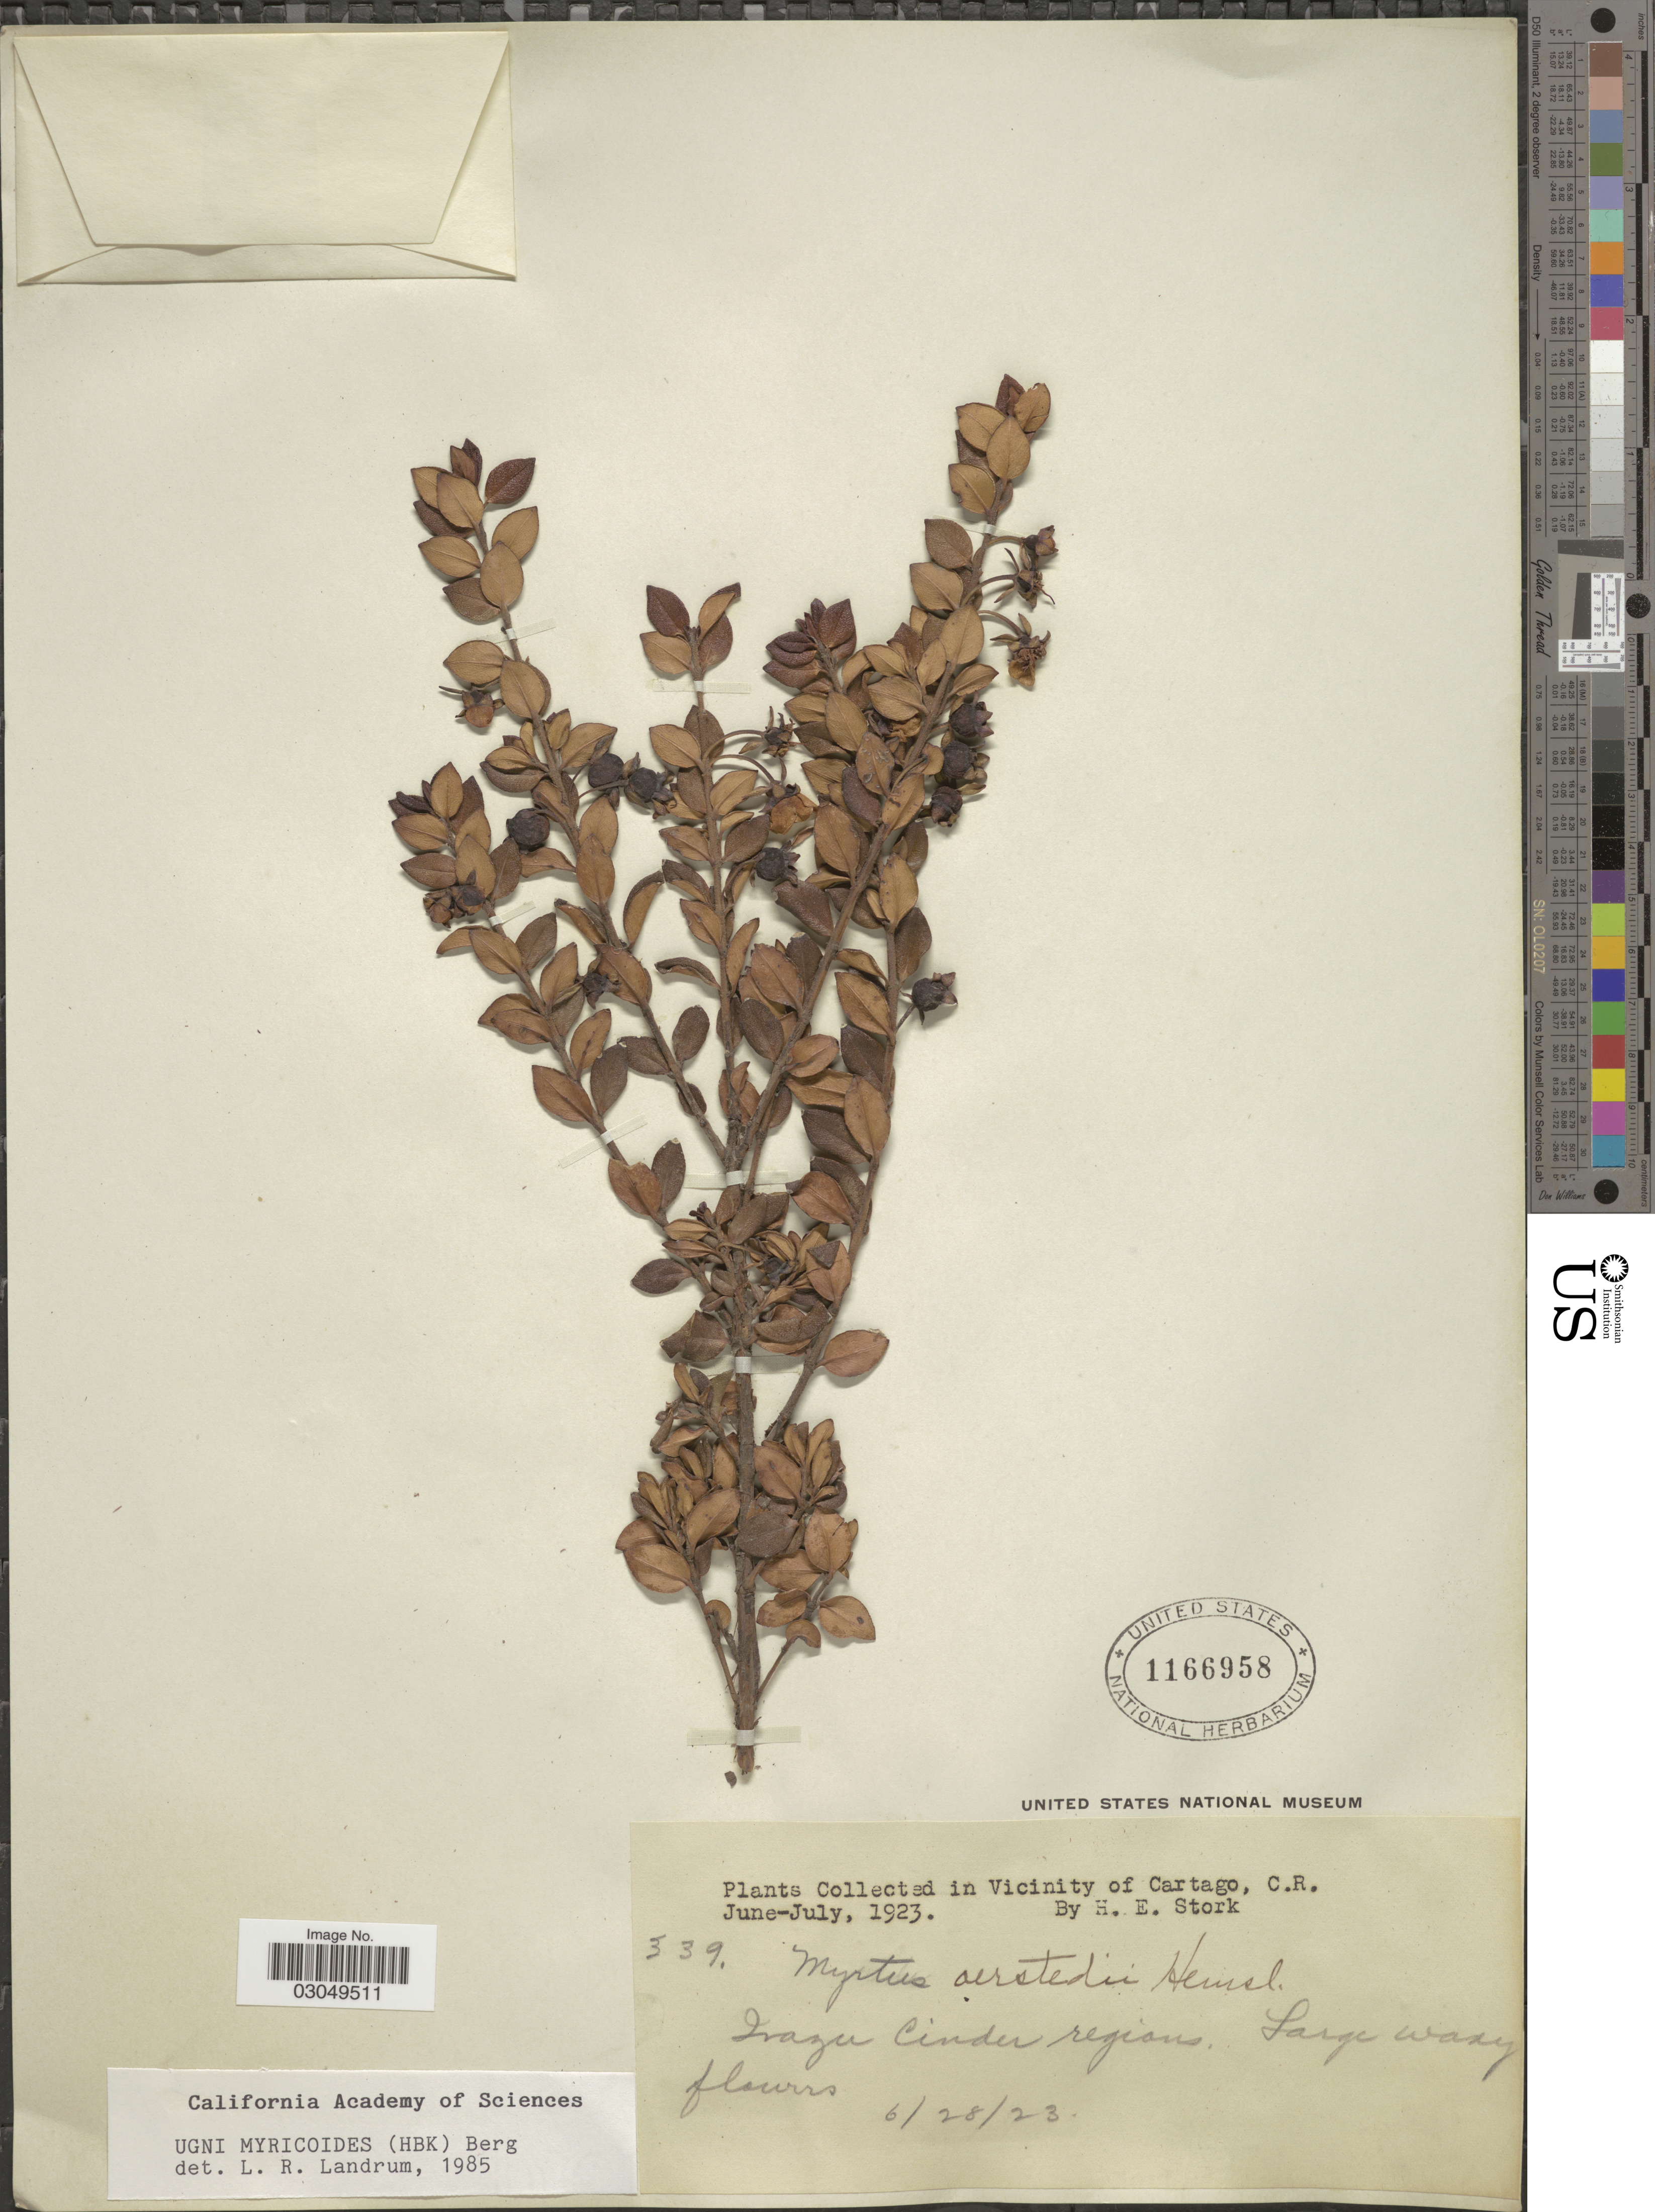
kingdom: Plantae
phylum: Tracheophyta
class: Magnoliopsida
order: Myrtales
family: Myrtaceae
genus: Ugni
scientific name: Ugni myricoides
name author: (Kunth) O. Berg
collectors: H. E. Stork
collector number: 339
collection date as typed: Transcribed d/m/y: 28/6/23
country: Costa Rica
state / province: Cartago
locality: Vicinity of Cartago, Irazu Cinder regions.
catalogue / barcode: US 1166958